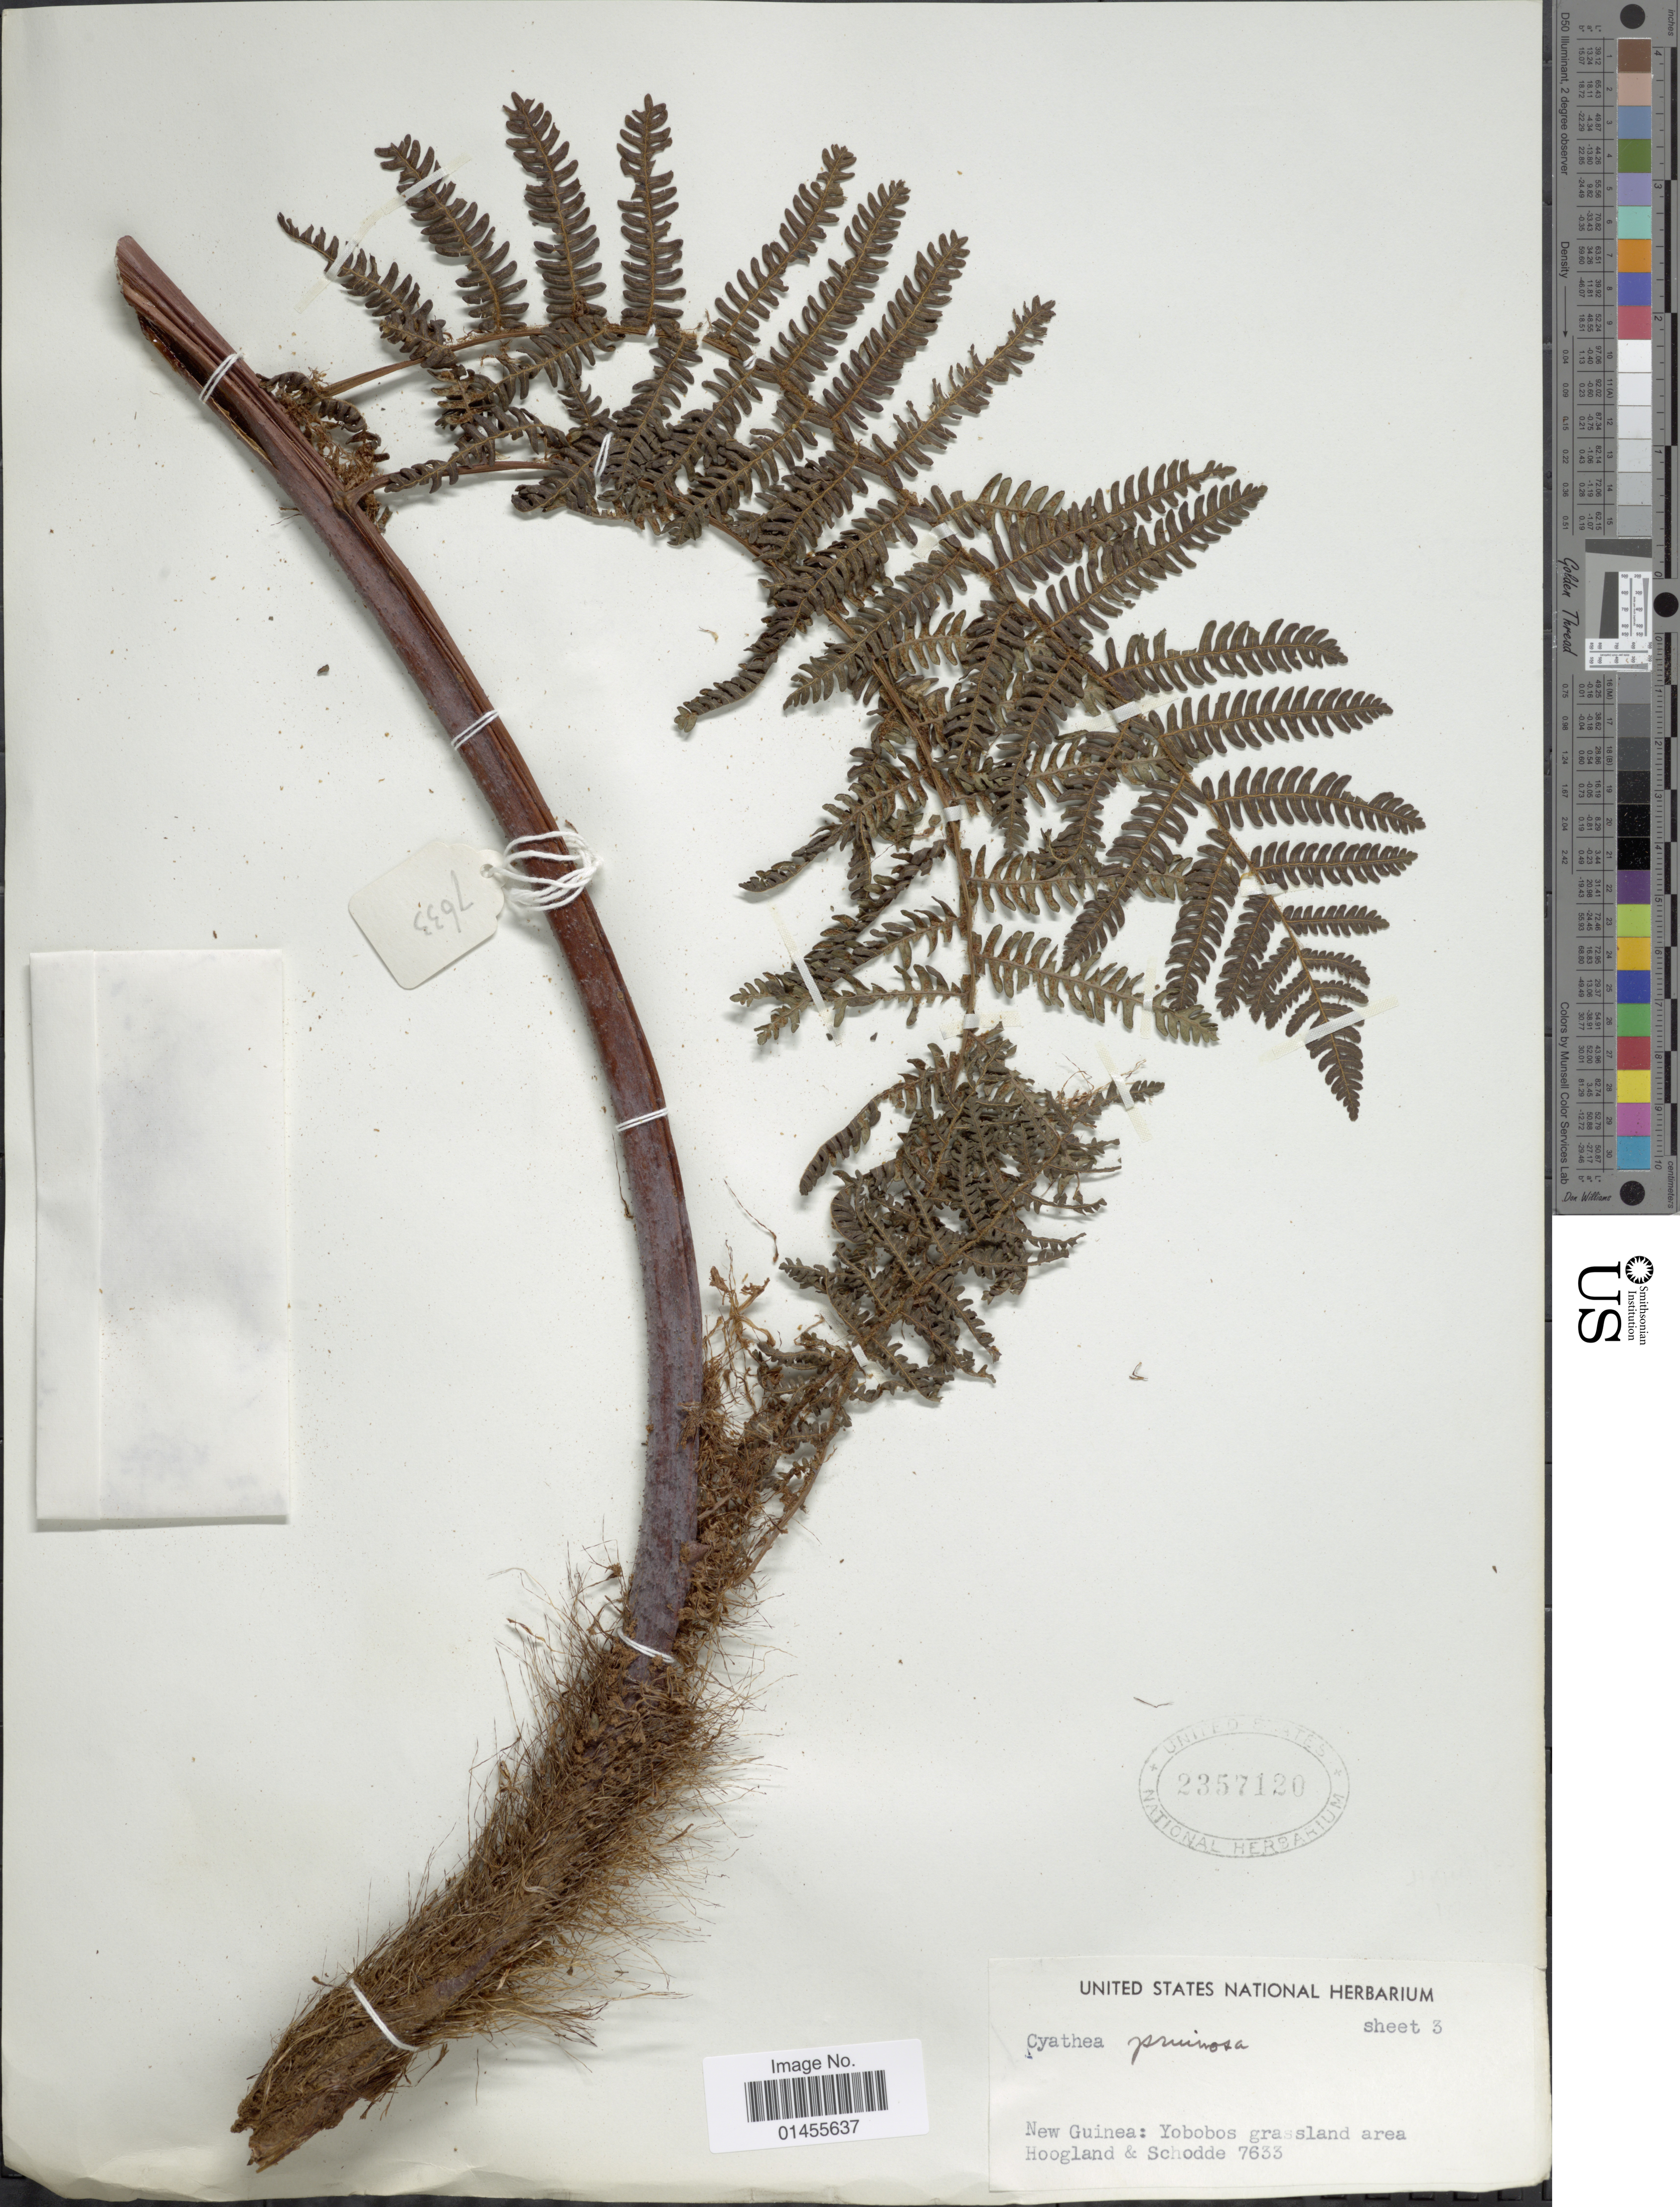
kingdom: Plantae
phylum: Tracheophyta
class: Polypodiopsida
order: Cyatheales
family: Cyatheaceae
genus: Alsophila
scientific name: Alsophila pruinosa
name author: (Rosenst.) R.M. Tryon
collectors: R. D. Hoogland & R. Schodde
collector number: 7633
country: Papua New Guinea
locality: New Guinea: Yobobos grassland area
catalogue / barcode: US 2357120